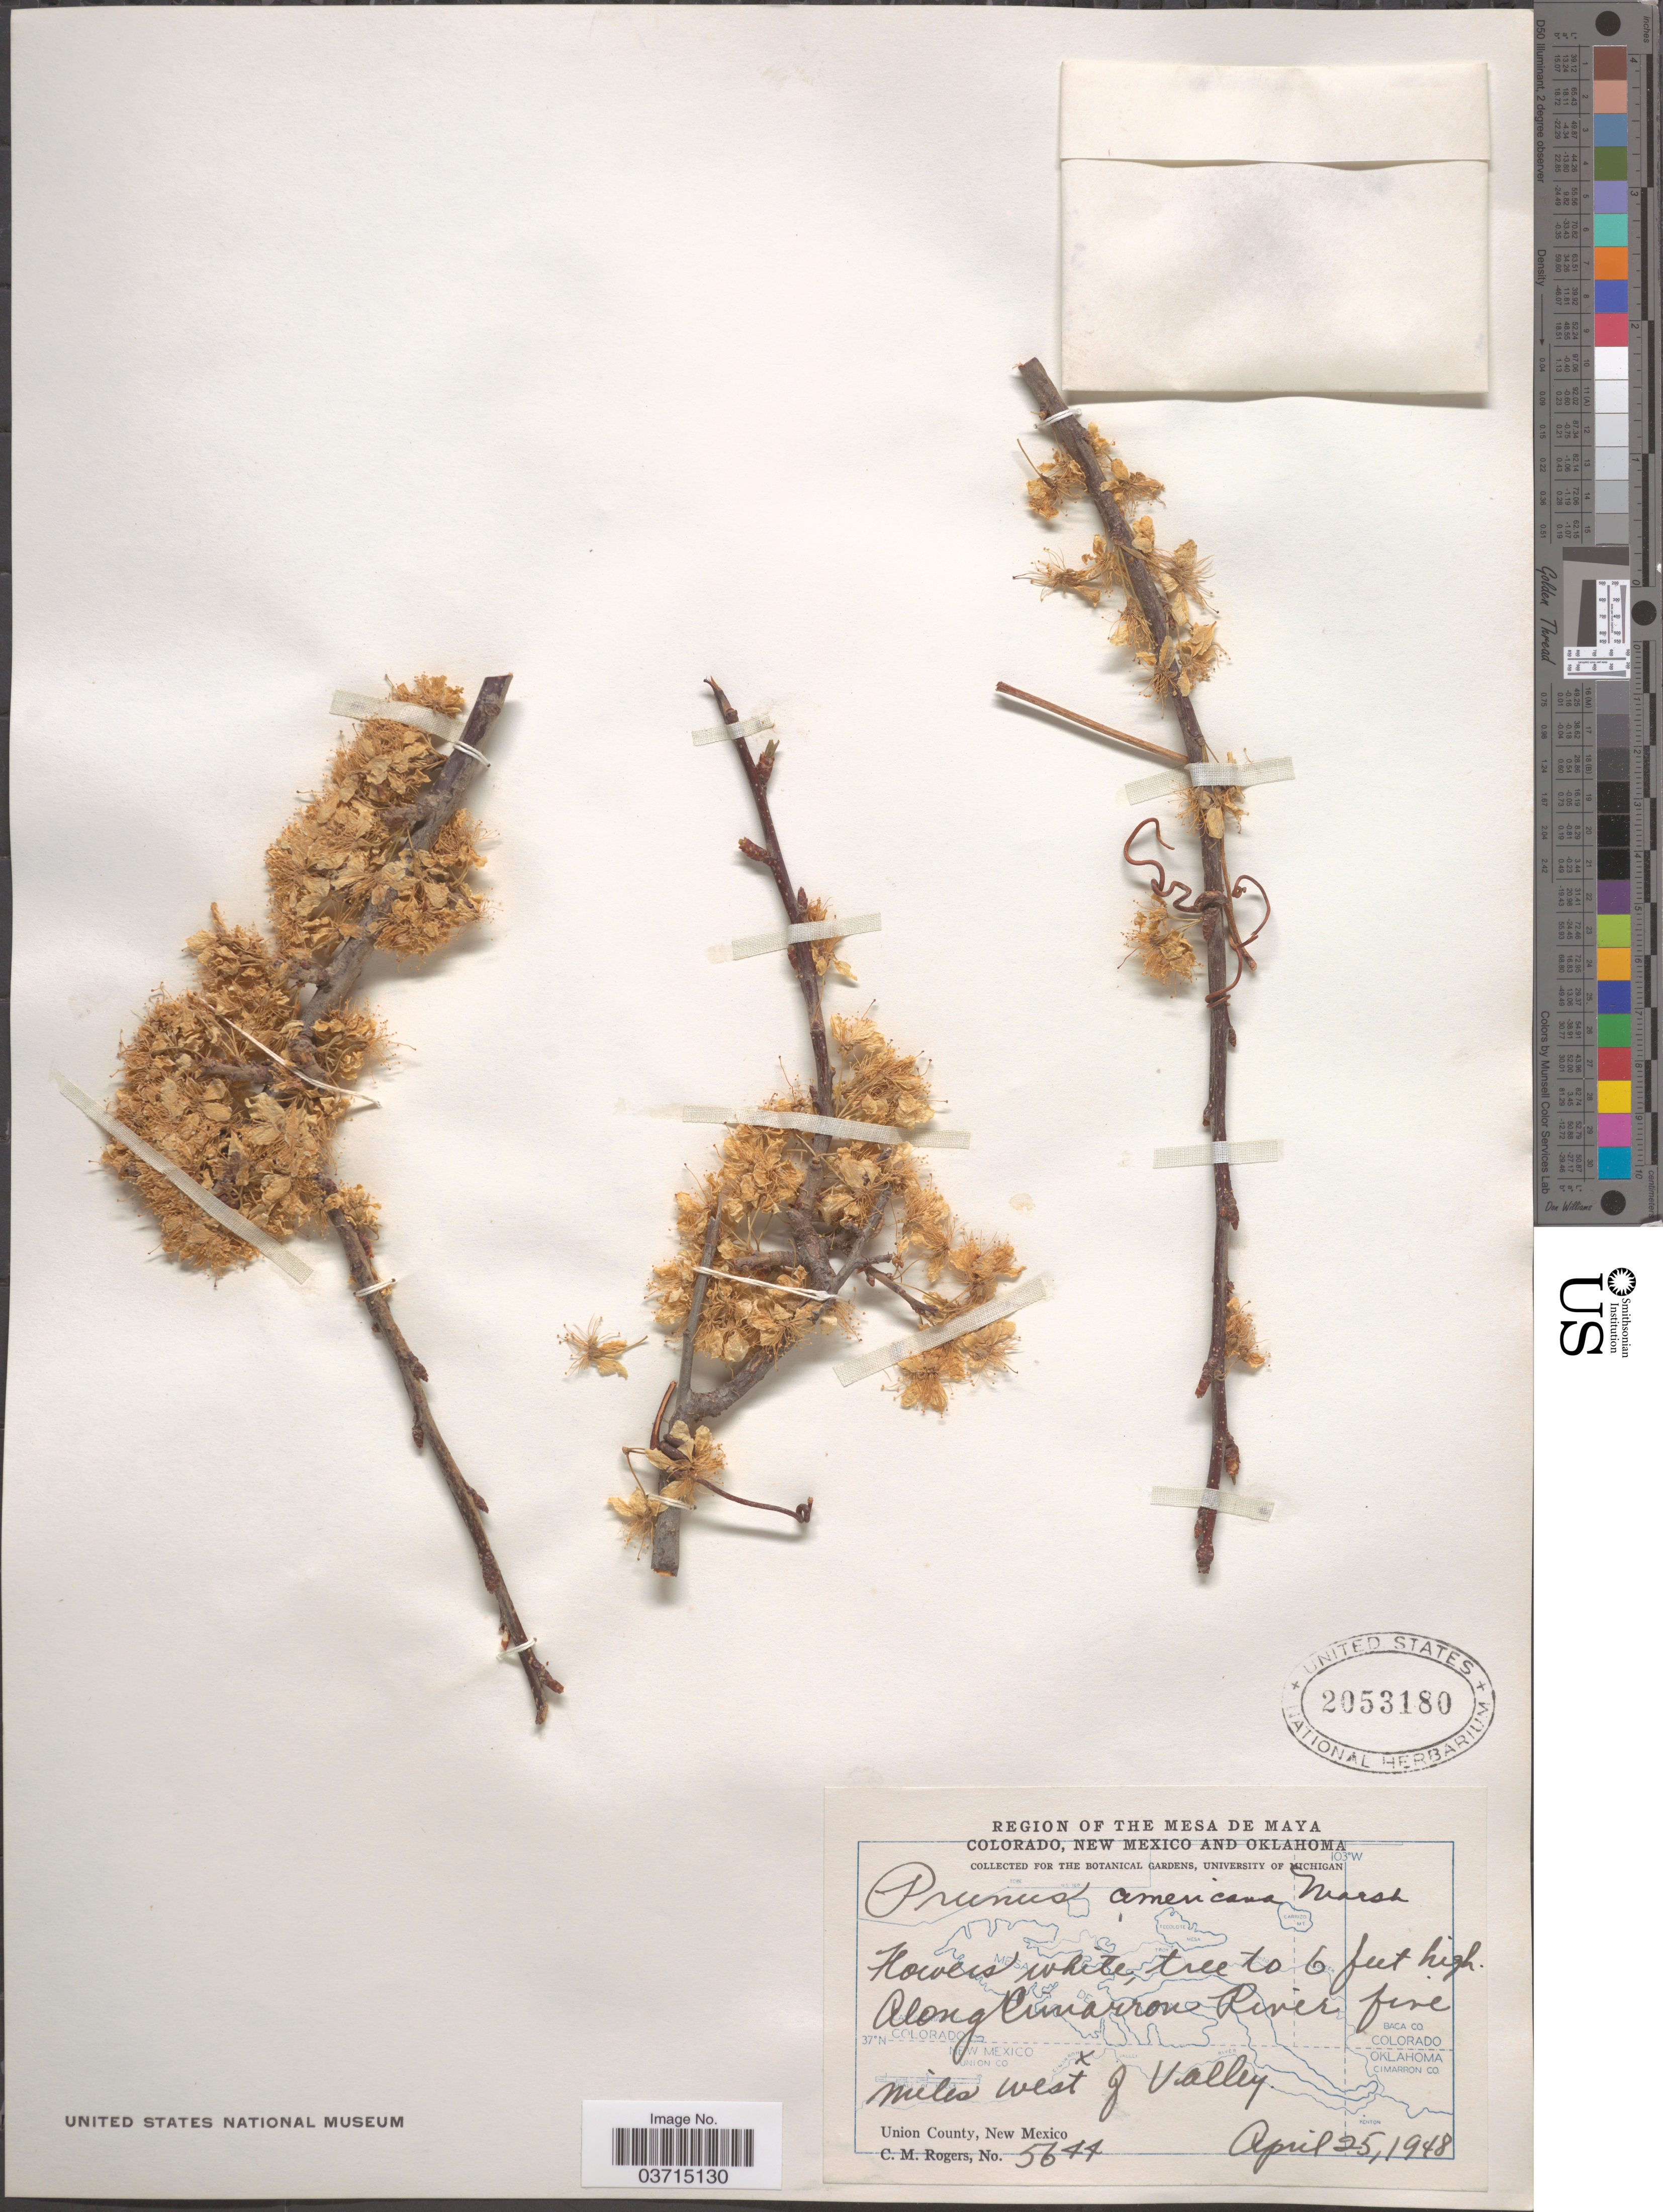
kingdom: Plantae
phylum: Tracheophyta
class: Magnoliopsida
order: Rosales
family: Rosaceae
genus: Prunus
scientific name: Prunus americana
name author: Marshall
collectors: C. M. Rogers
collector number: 5644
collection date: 1948-04-25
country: United States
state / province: New Mexico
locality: Region of the Mesa de Maya. Among Cimarron River five miles west of Valley. Union County.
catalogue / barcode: US 2053180